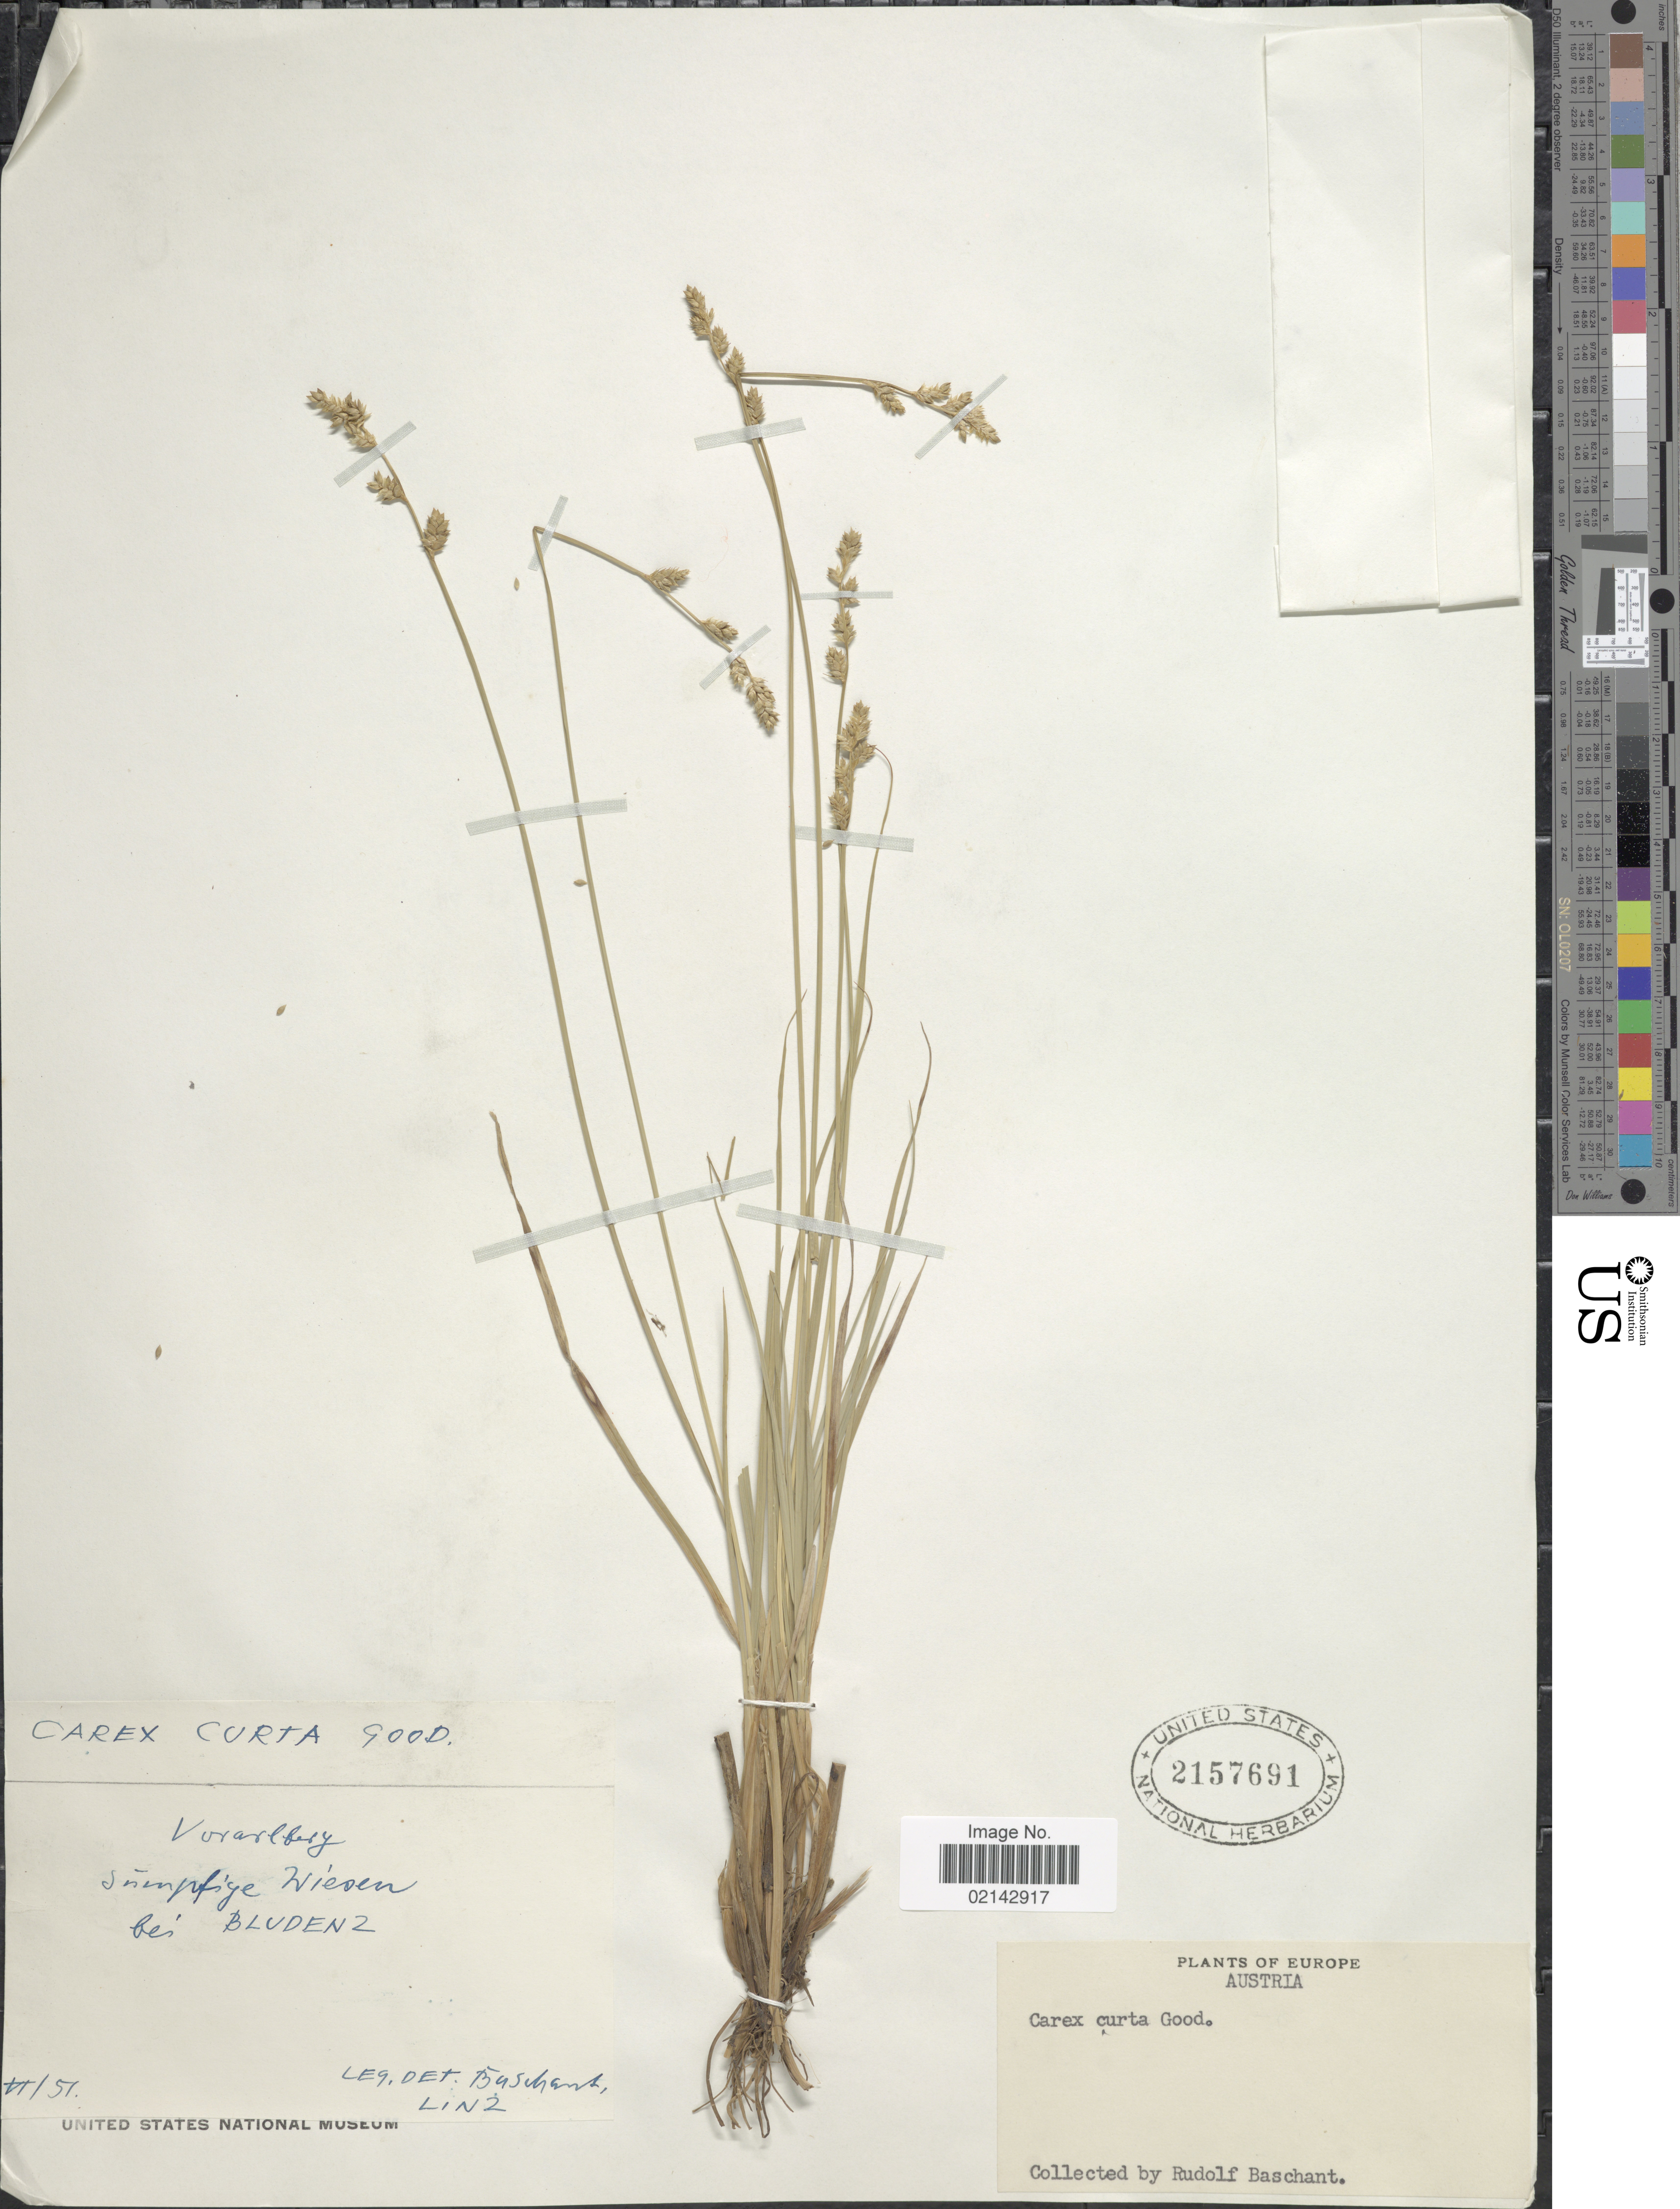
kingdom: Plantae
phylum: Tracheophyta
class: Liliopsida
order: Poales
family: Cyperaceae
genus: Carex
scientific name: Carex canescens var. canescens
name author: L.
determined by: Strong, Mark T., (BOT), Smithsonian Institution - National Museum of Natural History (UNITED STATES)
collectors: R. Baschant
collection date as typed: Transcribed d/m/y: /6/51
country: Austria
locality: Europe, Voralberg sumpfige Wiesen bei Bludenz. [interpreted]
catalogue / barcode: US 2157691